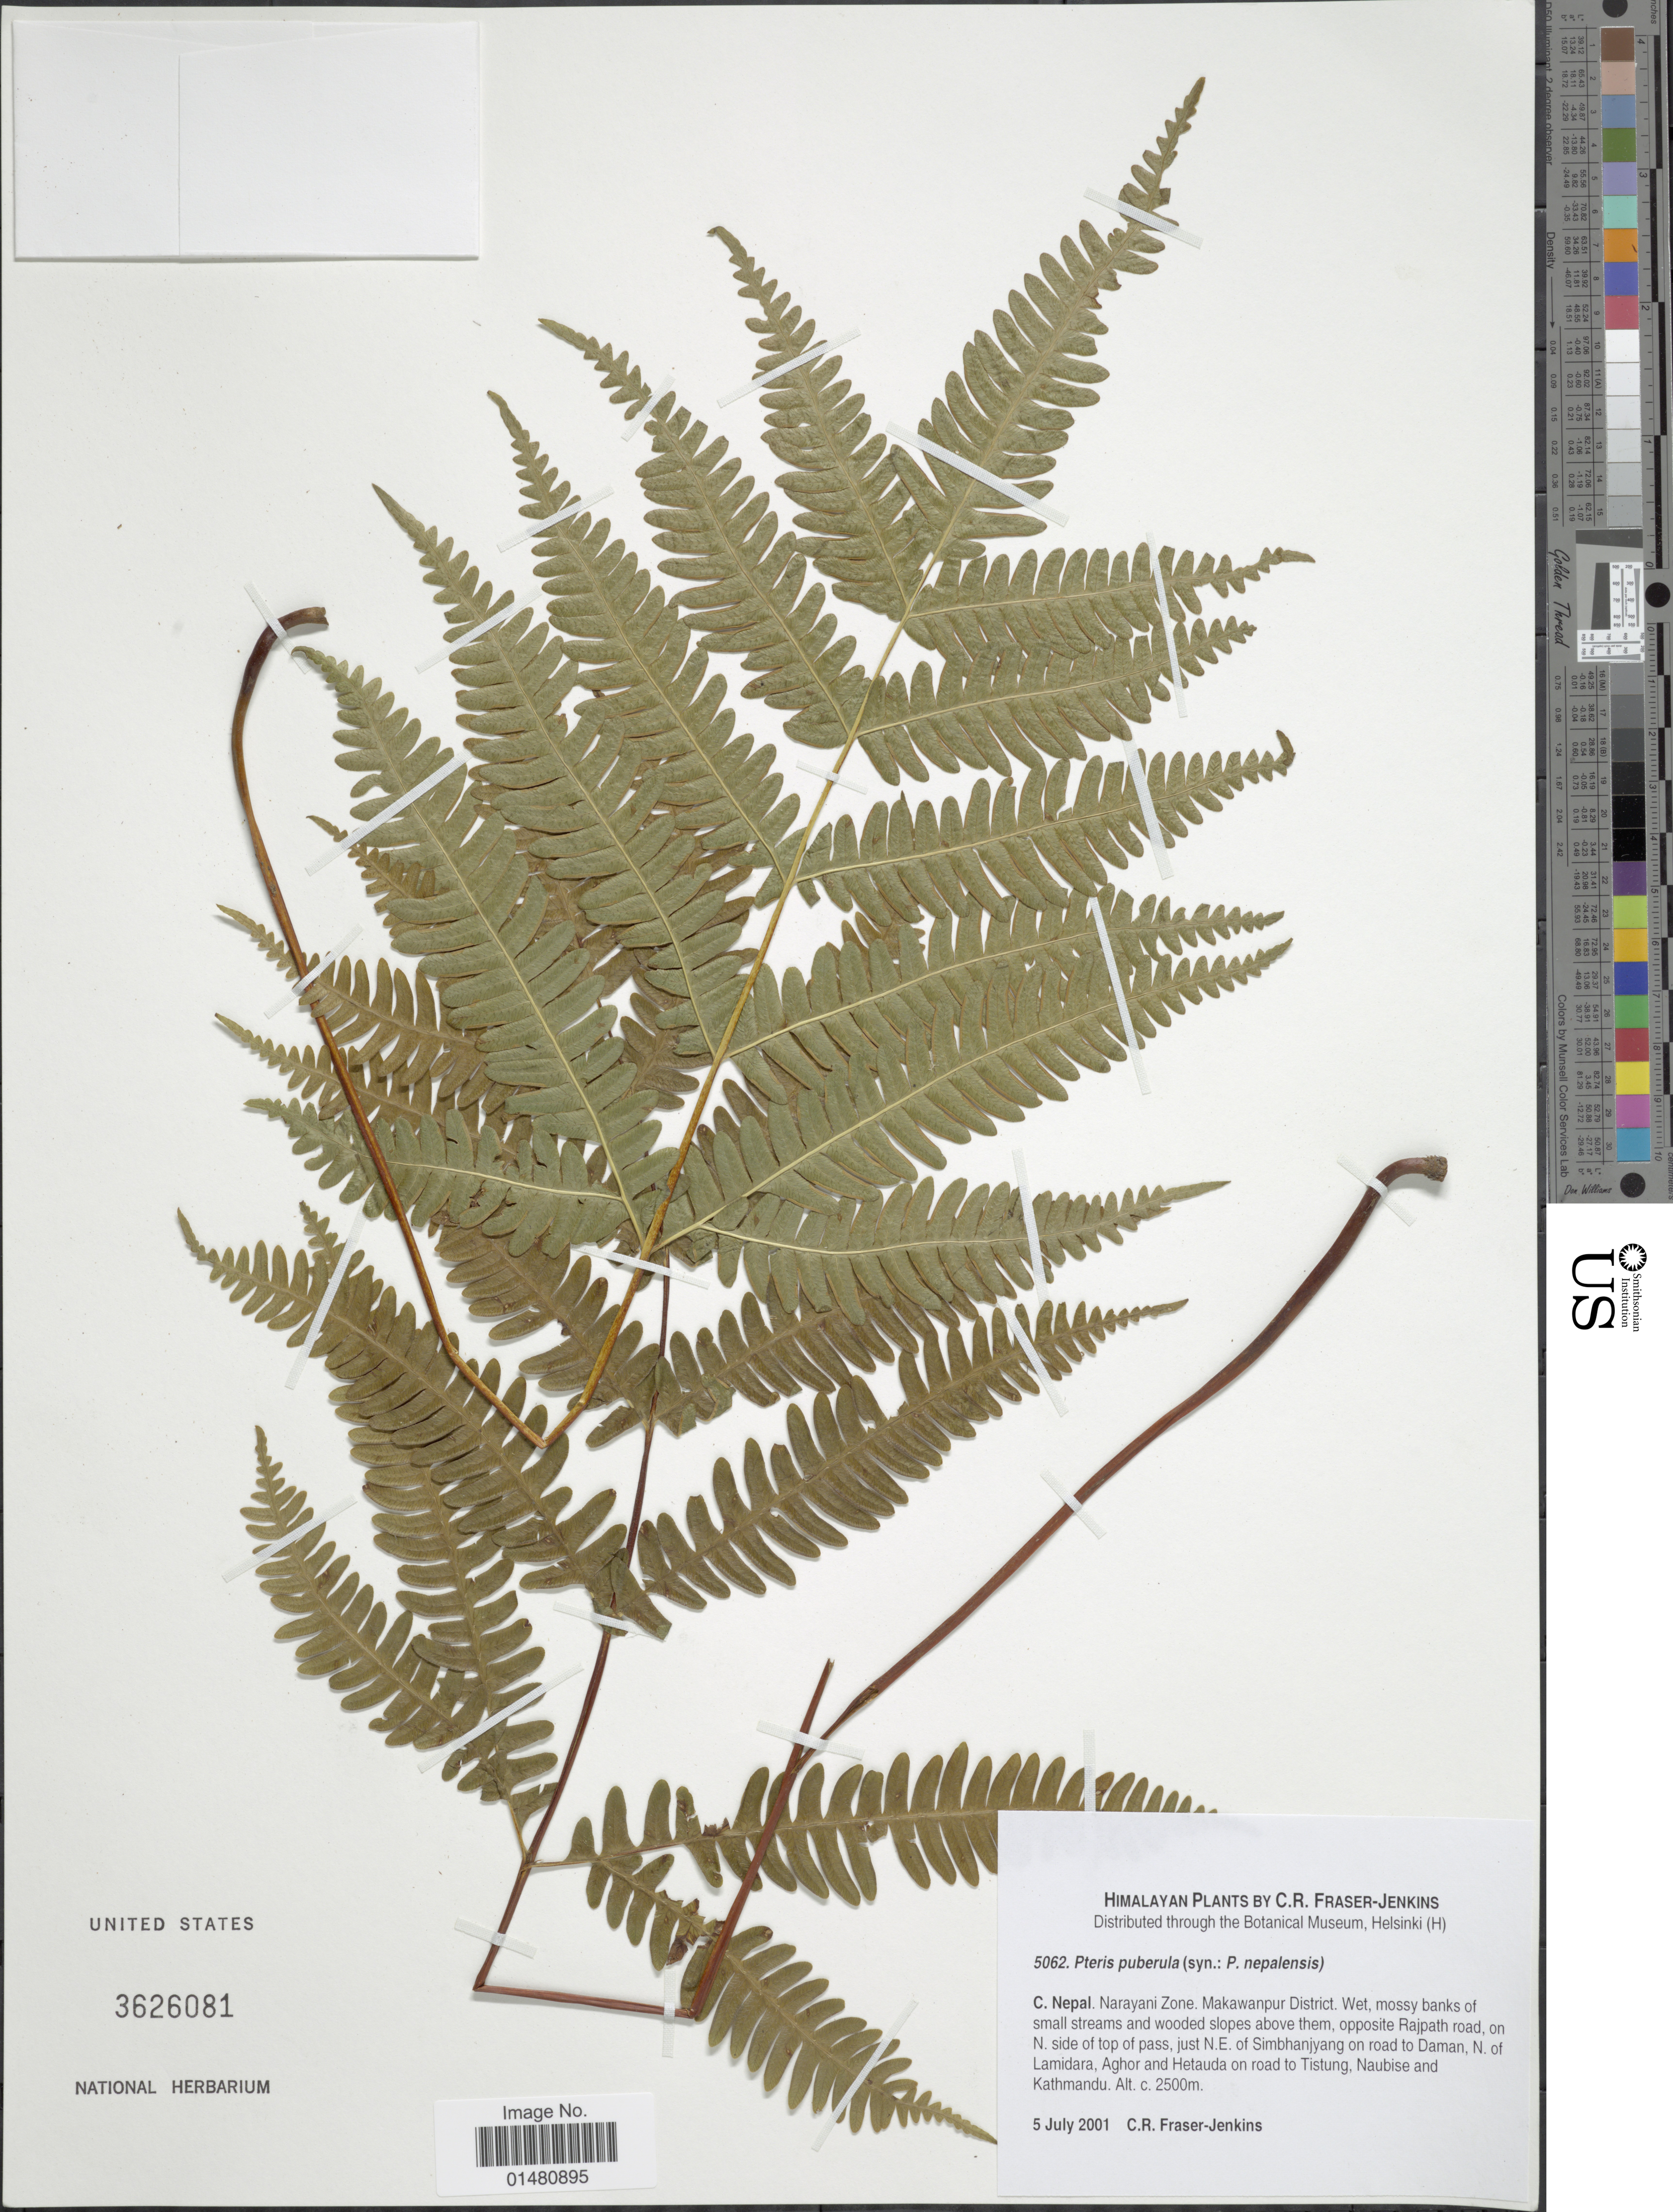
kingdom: Plantae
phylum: Tracheophyta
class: Polypodiopsida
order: Polypodiales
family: Pteridaceae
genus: Pteris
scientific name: Pteris puberula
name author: Ching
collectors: C. R. Fraser-Jenkins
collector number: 5062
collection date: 2001-07-05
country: Nepal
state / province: Narayani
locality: C. Nepal. Narayani Zone. Makawanpur District, Wet, mossy banks of small streams and wooded slopes above them, opposite Rajpath road, on N. side of top of pass, just N.E. of Simbhanjyang on road to Daman, N of Lamidara, Aghor and Hetauda on road to Tistung, Naubise and Kathmandu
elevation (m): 2500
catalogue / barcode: US 6226081